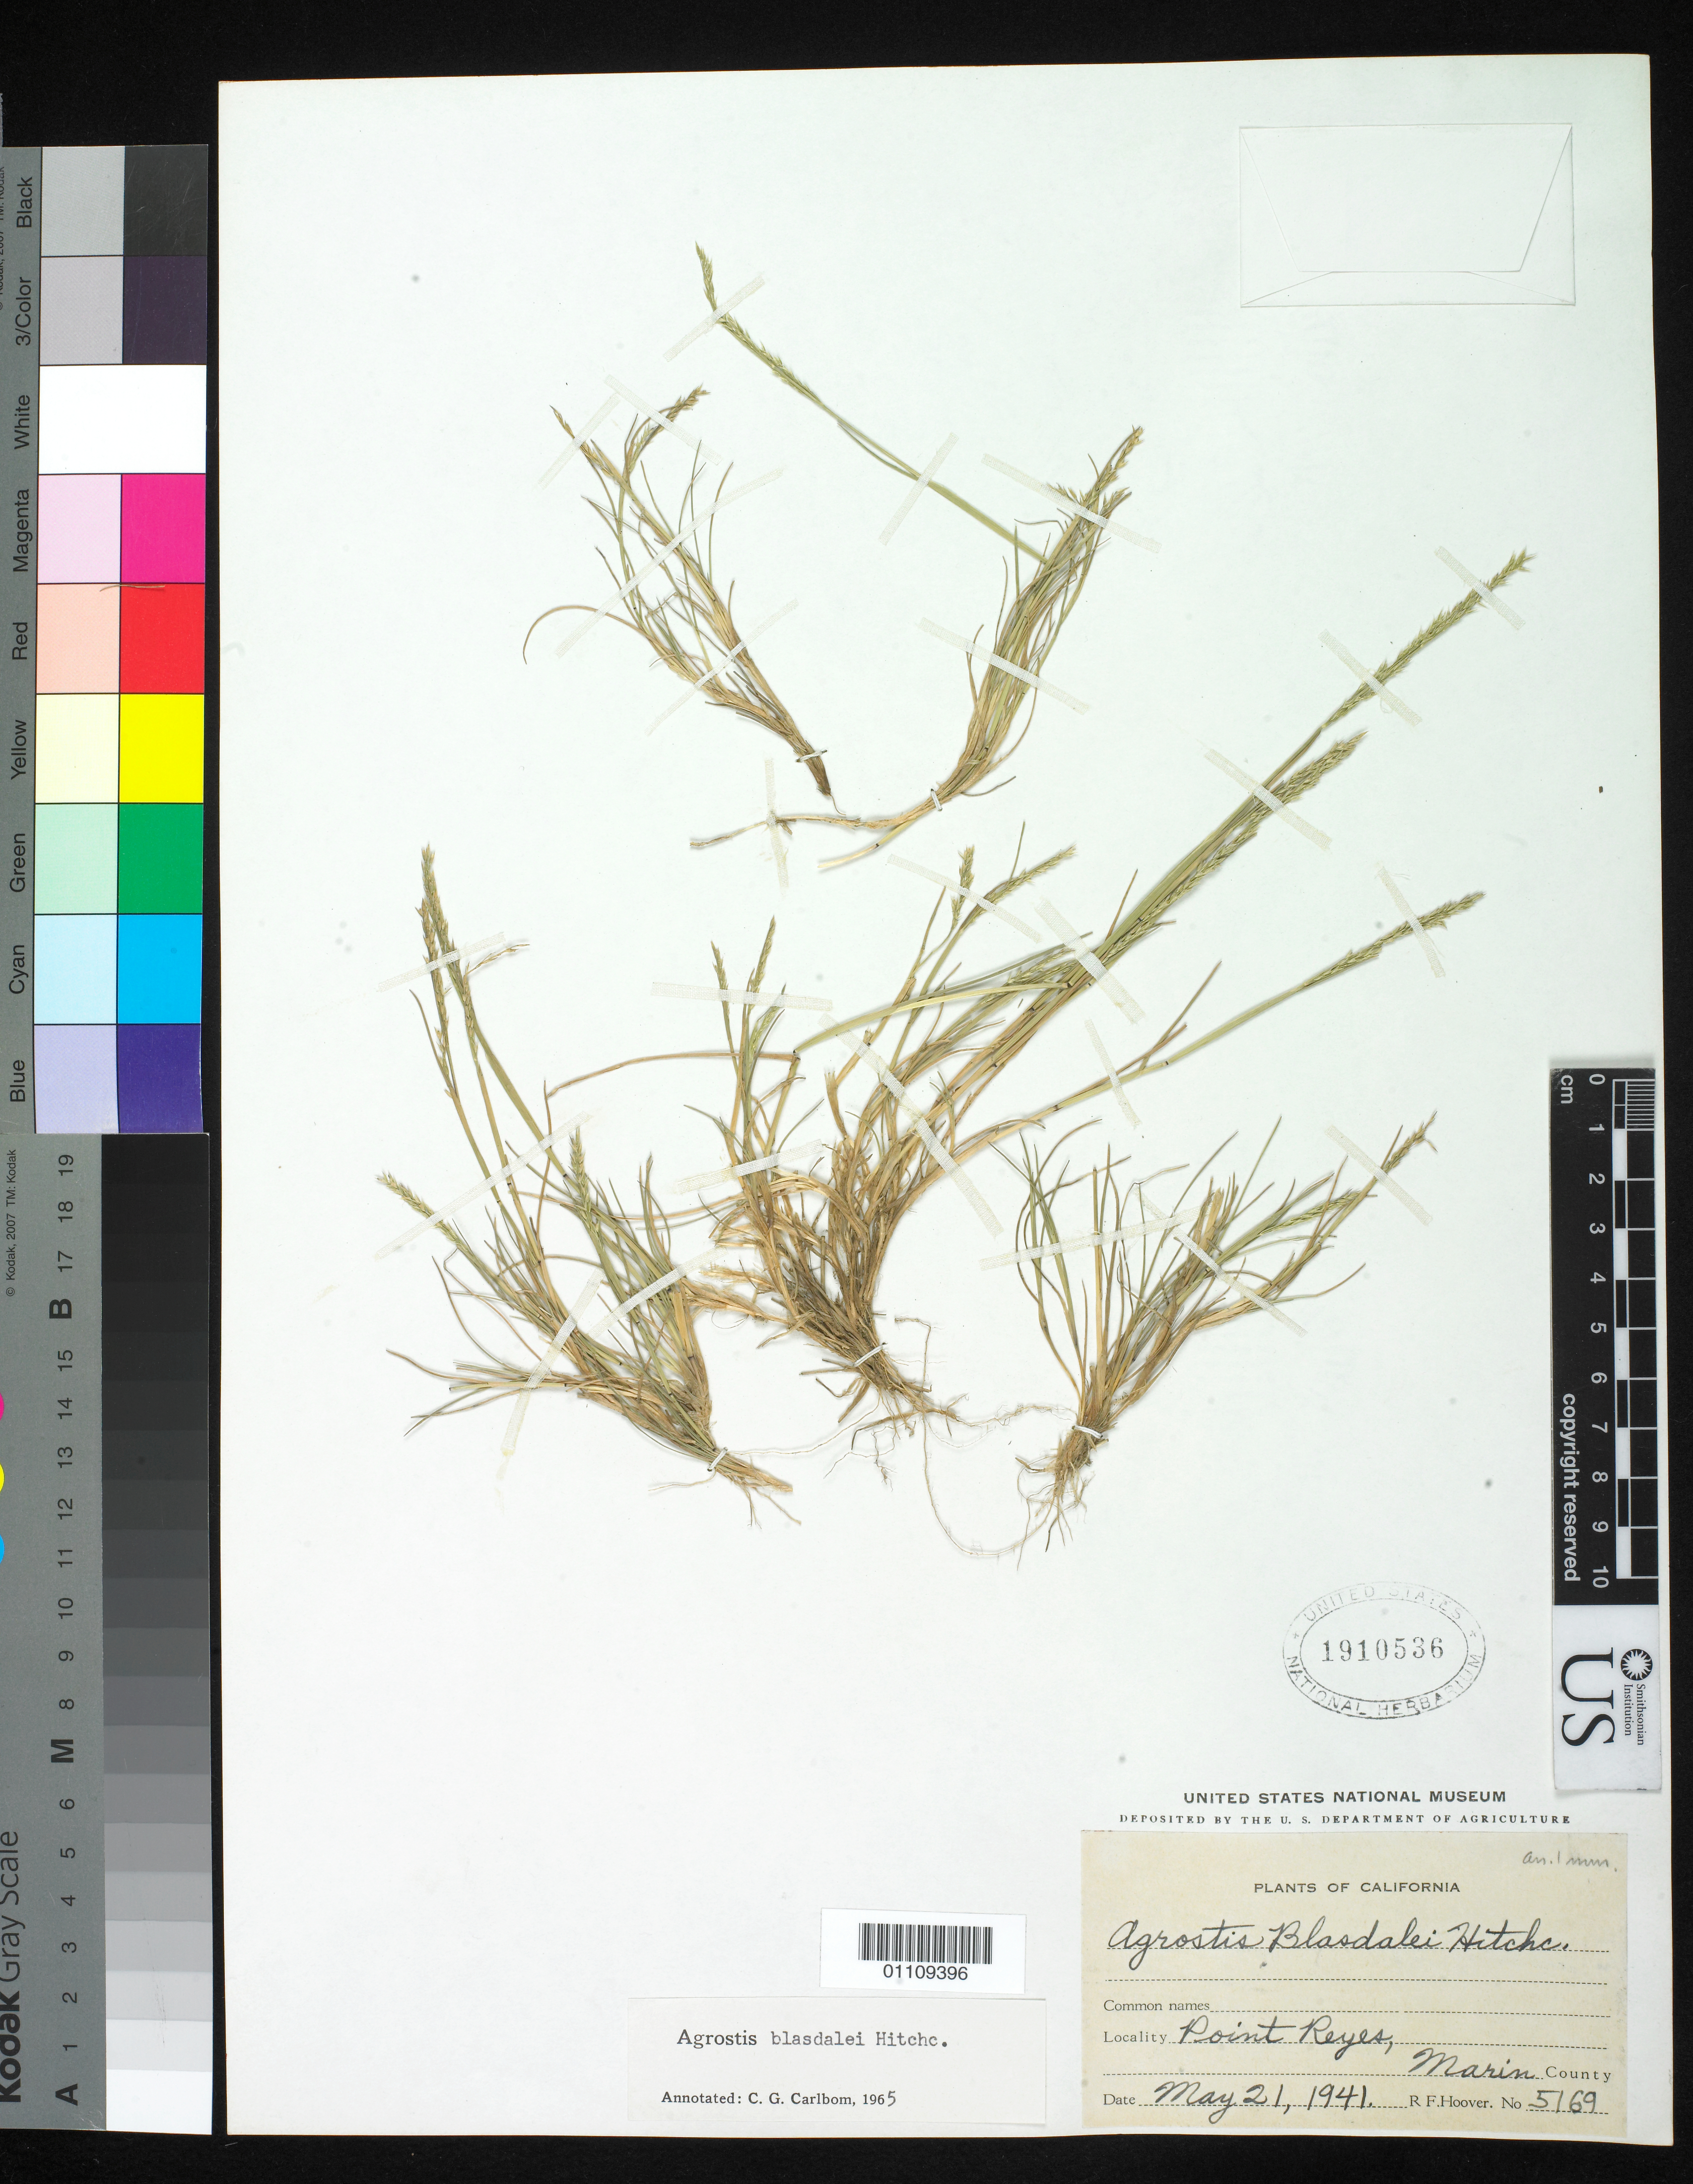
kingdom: Plantae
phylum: Tracheophyta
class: Liliopsida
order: Poales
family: Poaceae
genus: Agrostis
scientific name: Agrostis blasdalei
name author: Hitchc.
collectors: R. F. Hoover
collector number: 5169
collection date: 1941-05-21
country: United States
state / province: California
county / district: Marin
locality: Point Reyes.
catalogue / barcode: US 1910536